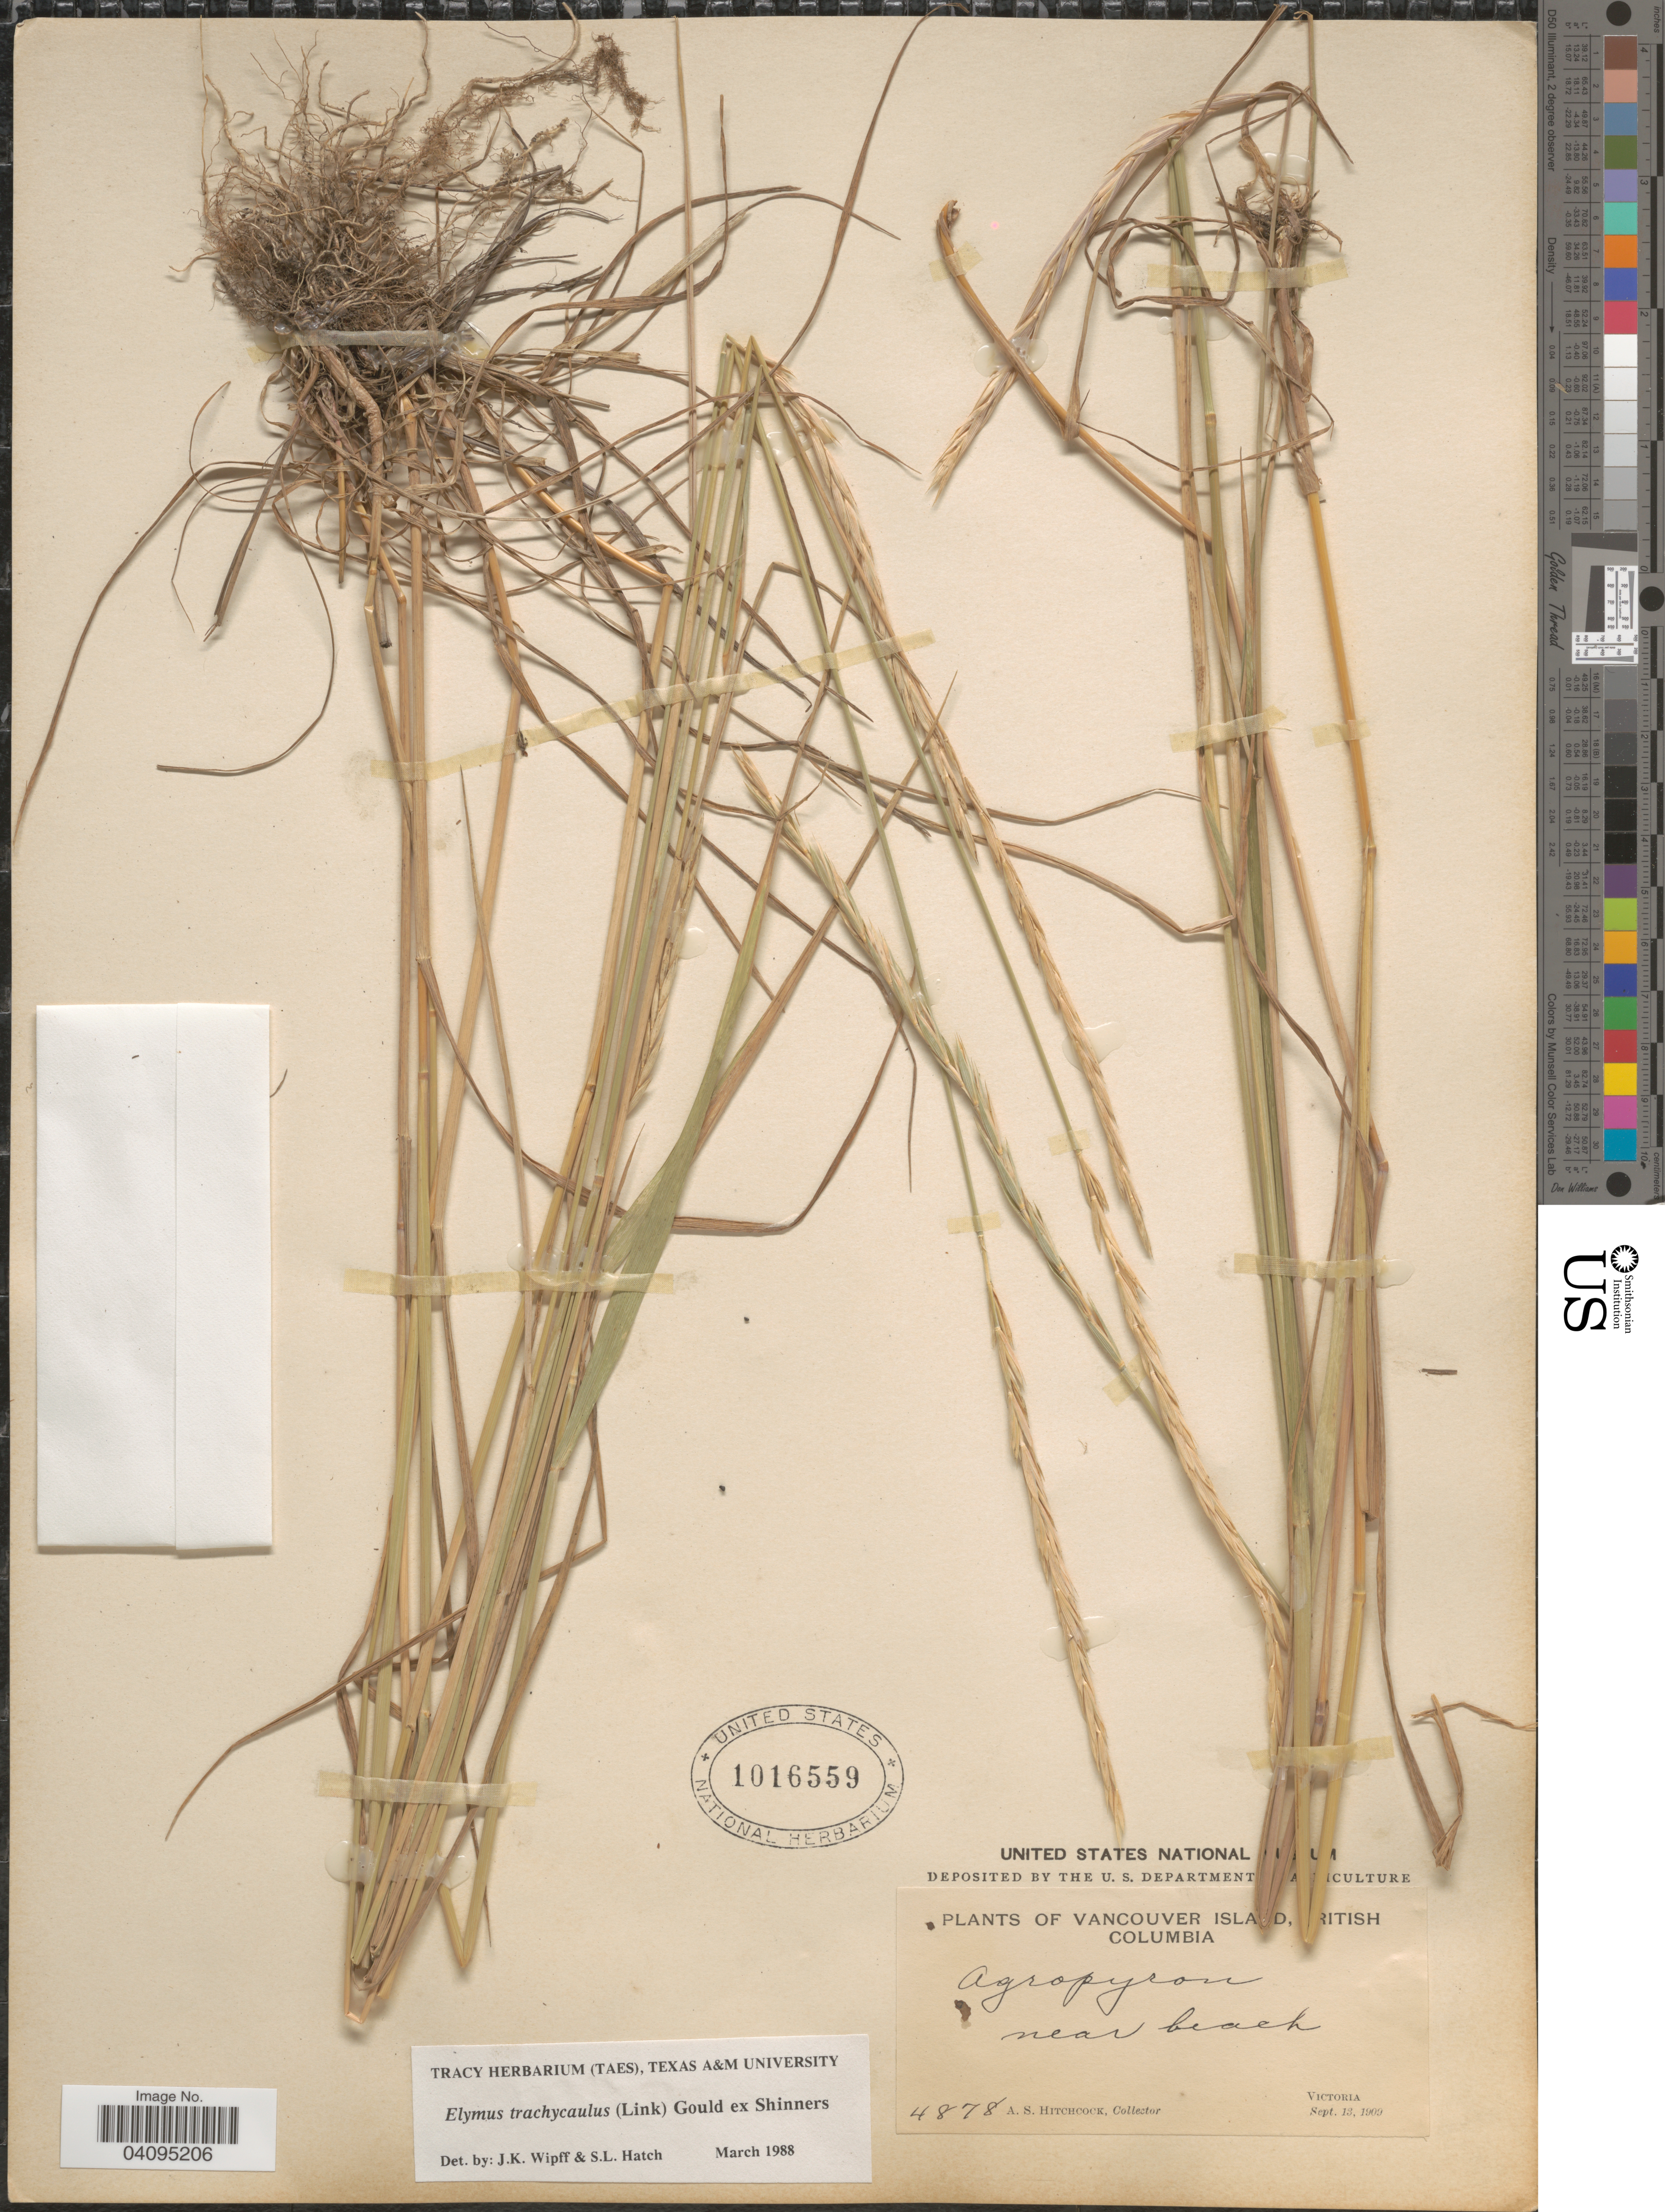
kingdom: Plantae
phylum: Tracheophyta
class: Liliopsida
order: Poales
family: Poaceae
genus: Elymus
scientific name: Elymus trachycaulus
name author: (Link) Gould ex Shinners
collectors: A. S. Hitchcock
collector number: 4878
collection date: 1909-09-13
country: Canada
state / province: British Columbia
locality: Vancouver Island. Near beach. Victoria.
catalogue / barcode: US 1016559